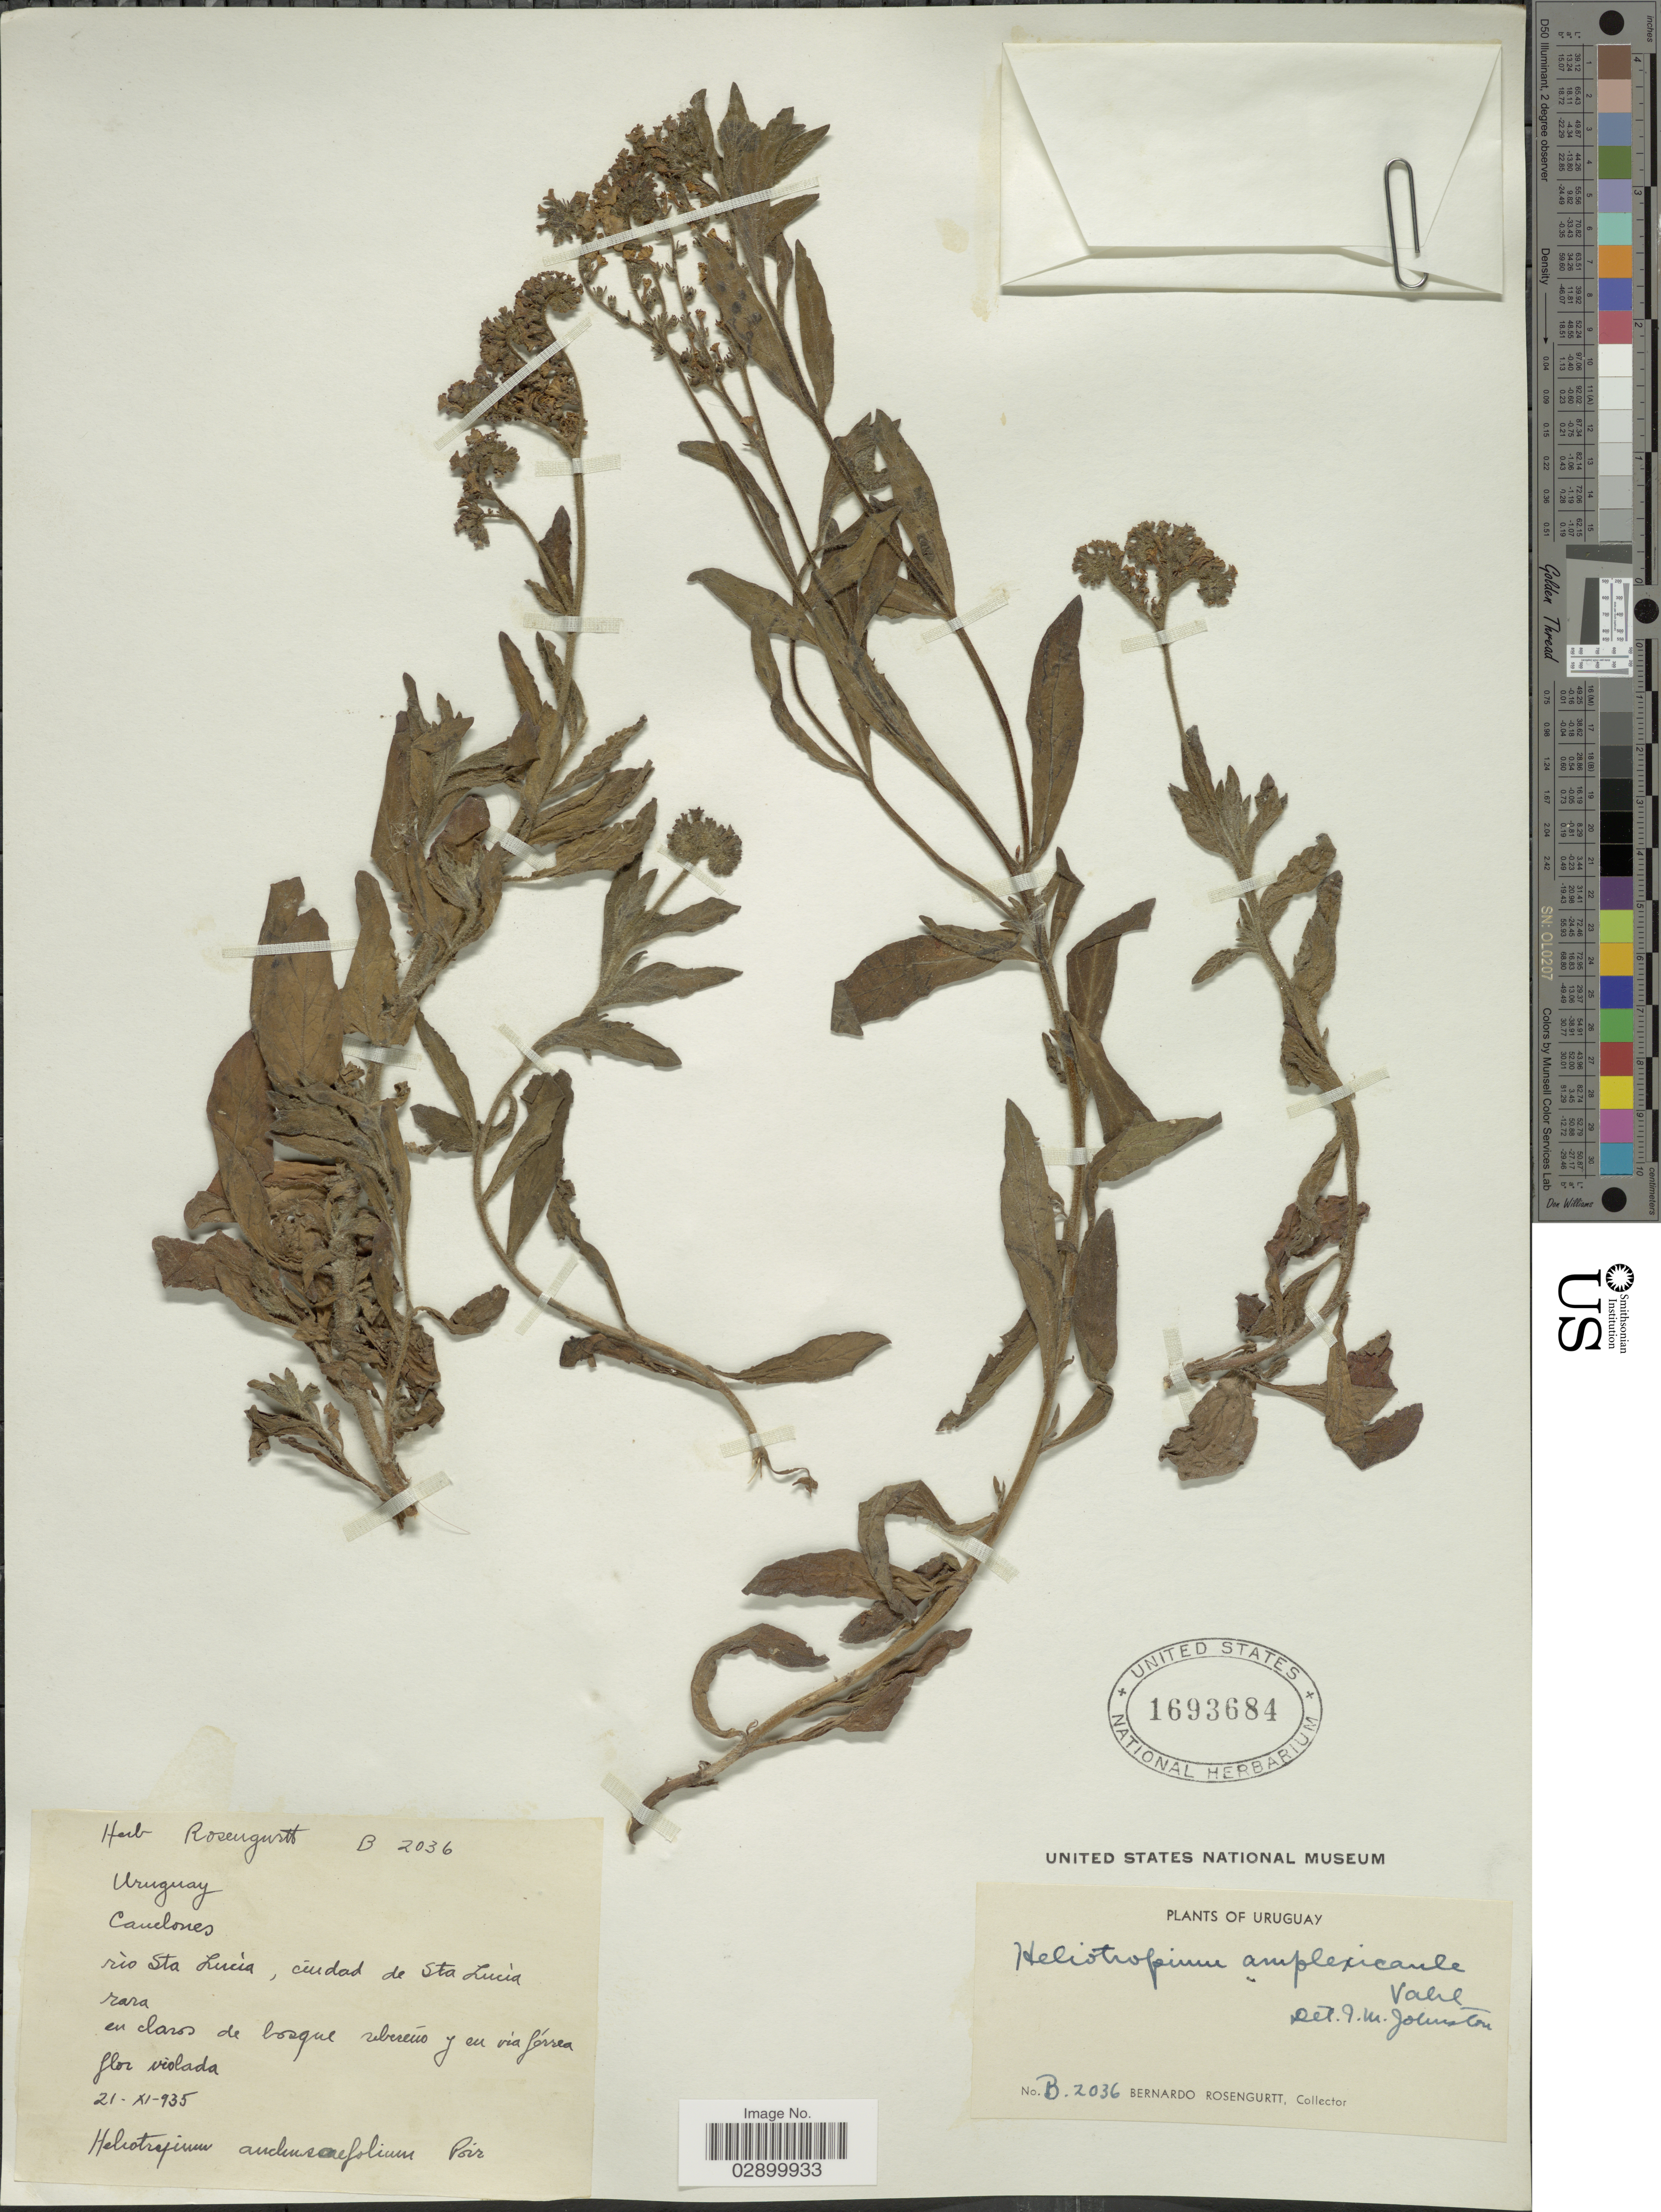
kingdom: Plantae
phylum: Tracheophyta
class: Magnoliopsida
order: Boraginales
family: Heliotropiaceae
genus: Heliotropium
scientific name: Heliotropium amplexicaule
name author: Vahl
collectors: B. Rosengurtt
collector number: B2036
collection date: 1935-11-21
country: Uruguay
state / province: Canelones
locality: Rìo Sta Lucìa, ciudad de sta Lucìa.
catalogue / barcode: US 1693684